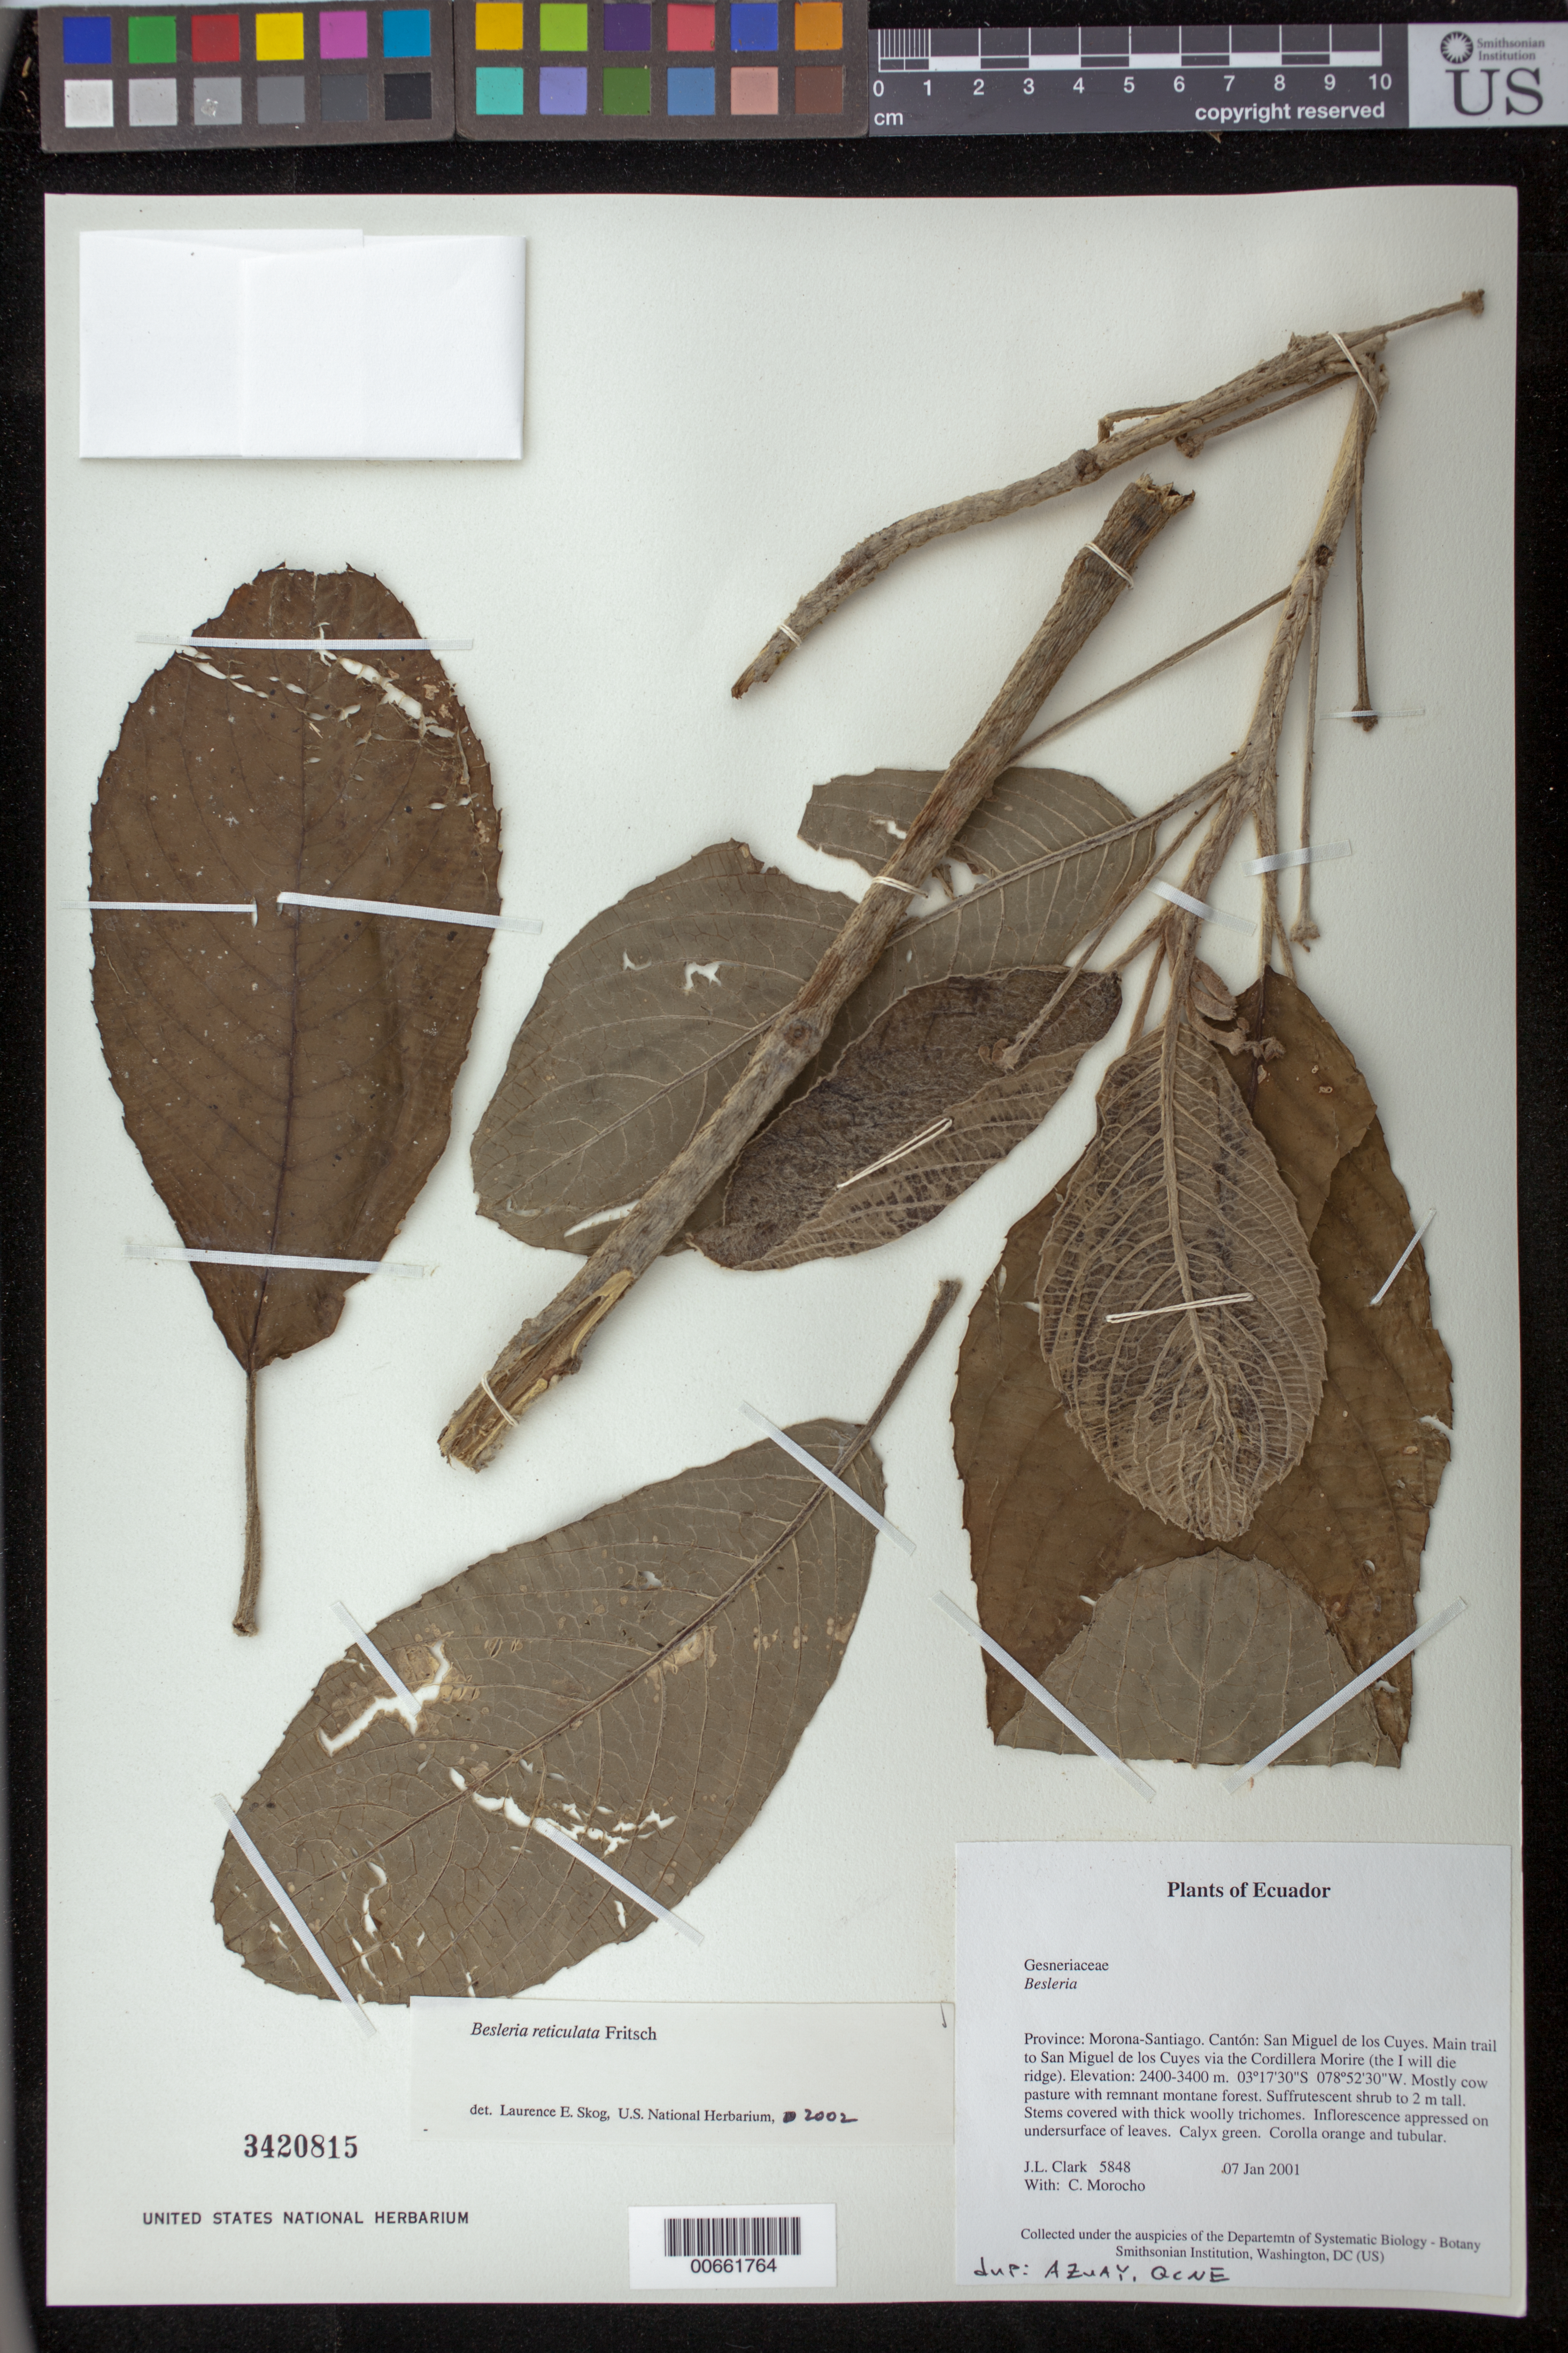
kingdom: Plantae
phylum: Tracheophyta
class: Magnoliopsida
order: Lamiales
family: Gesneriaceae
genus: Besleria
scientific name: Besleria reticulata var. reticulata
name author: Fritsch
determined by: Skog, Laurence E.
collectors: J. L. Clark & C. Morocho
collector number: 5848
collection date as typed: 07 Jan 2001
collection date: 2001-01-07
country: Ecuador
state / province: Morona-Santiago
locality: Cantón: San Miguel de los Cuyes. Main trail to San Miguel de los Cuyes via the Cordillera Morire (the I will die ridge)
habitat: Mostly cow pasture with remnant montane forest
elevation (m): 2400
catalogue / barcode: US 3420815